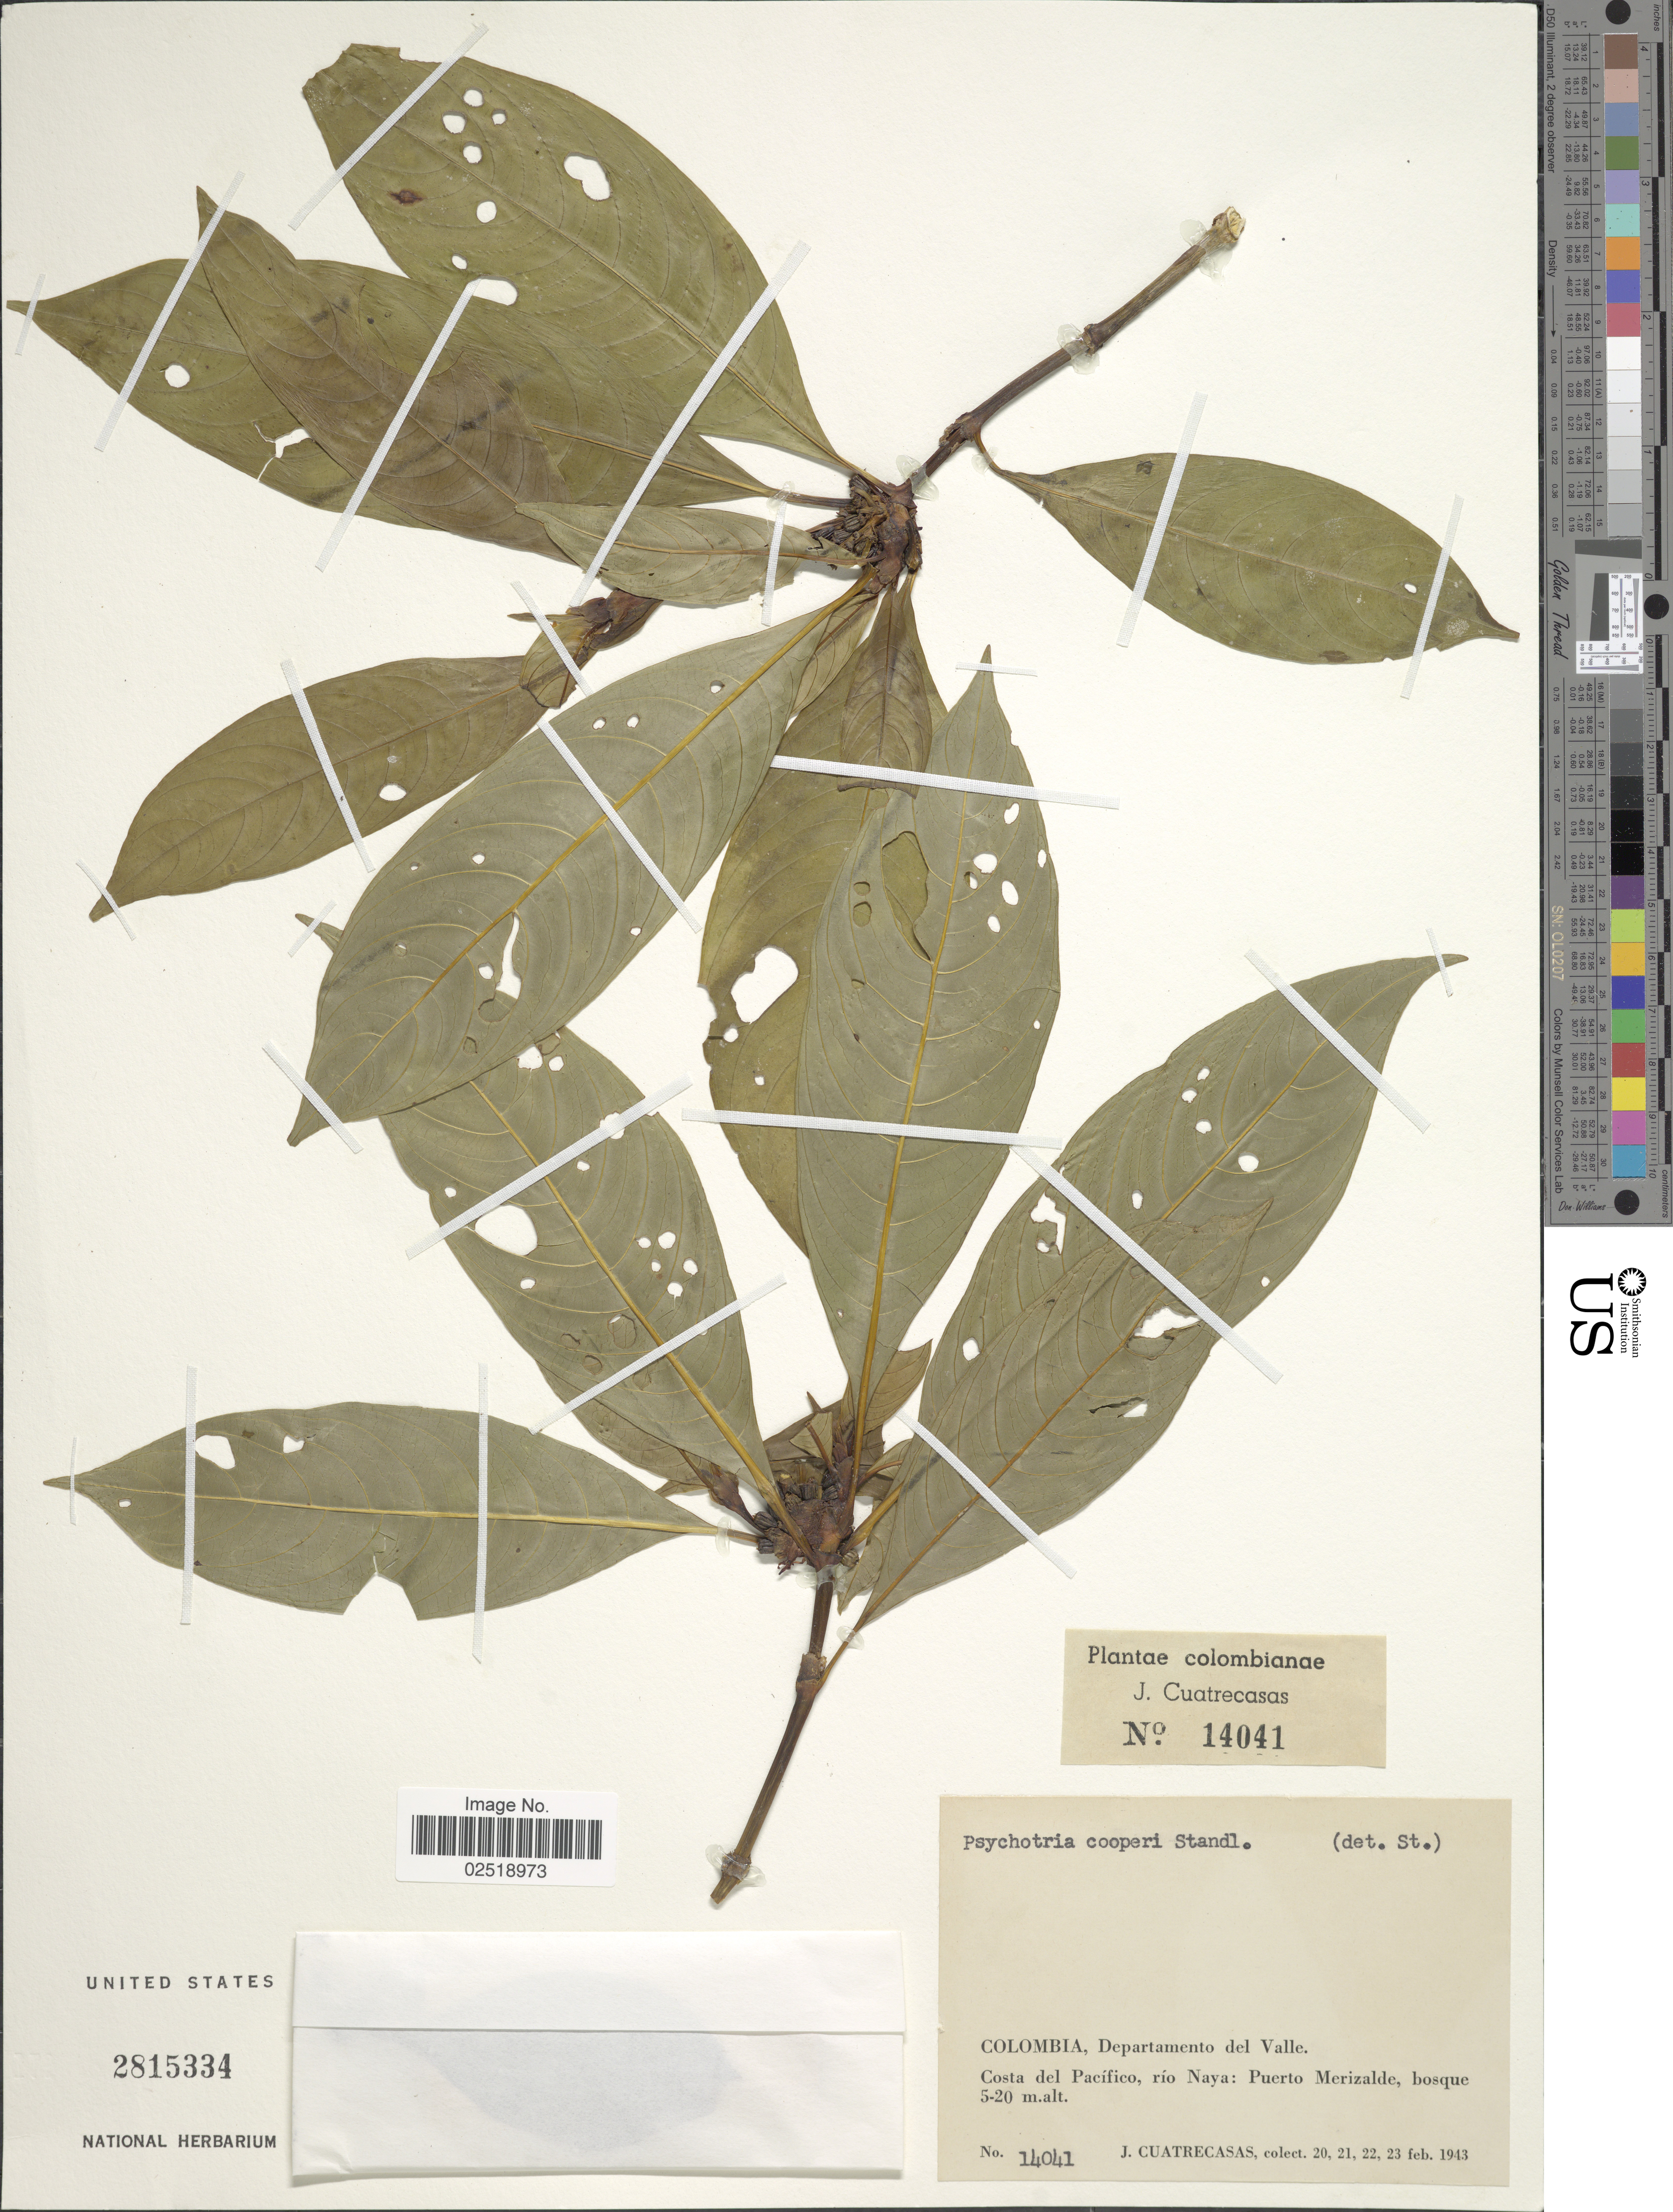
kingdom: Plantae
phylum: Tracheophyta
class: Magnoliopsida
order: Gentianales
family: Rubiaceae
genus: Psychotria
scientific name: Psychotria cooperi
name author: Standl.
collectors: J. Cuatrecasas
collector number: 14041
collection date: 1943-02-20/1943-02-23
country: Colombia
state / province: Valle del Cauca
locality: Departamento del Valle, Costa del Pacífico, río Naya: Puerto Merizalde, bosque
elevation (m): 5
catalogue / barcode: US 2815334